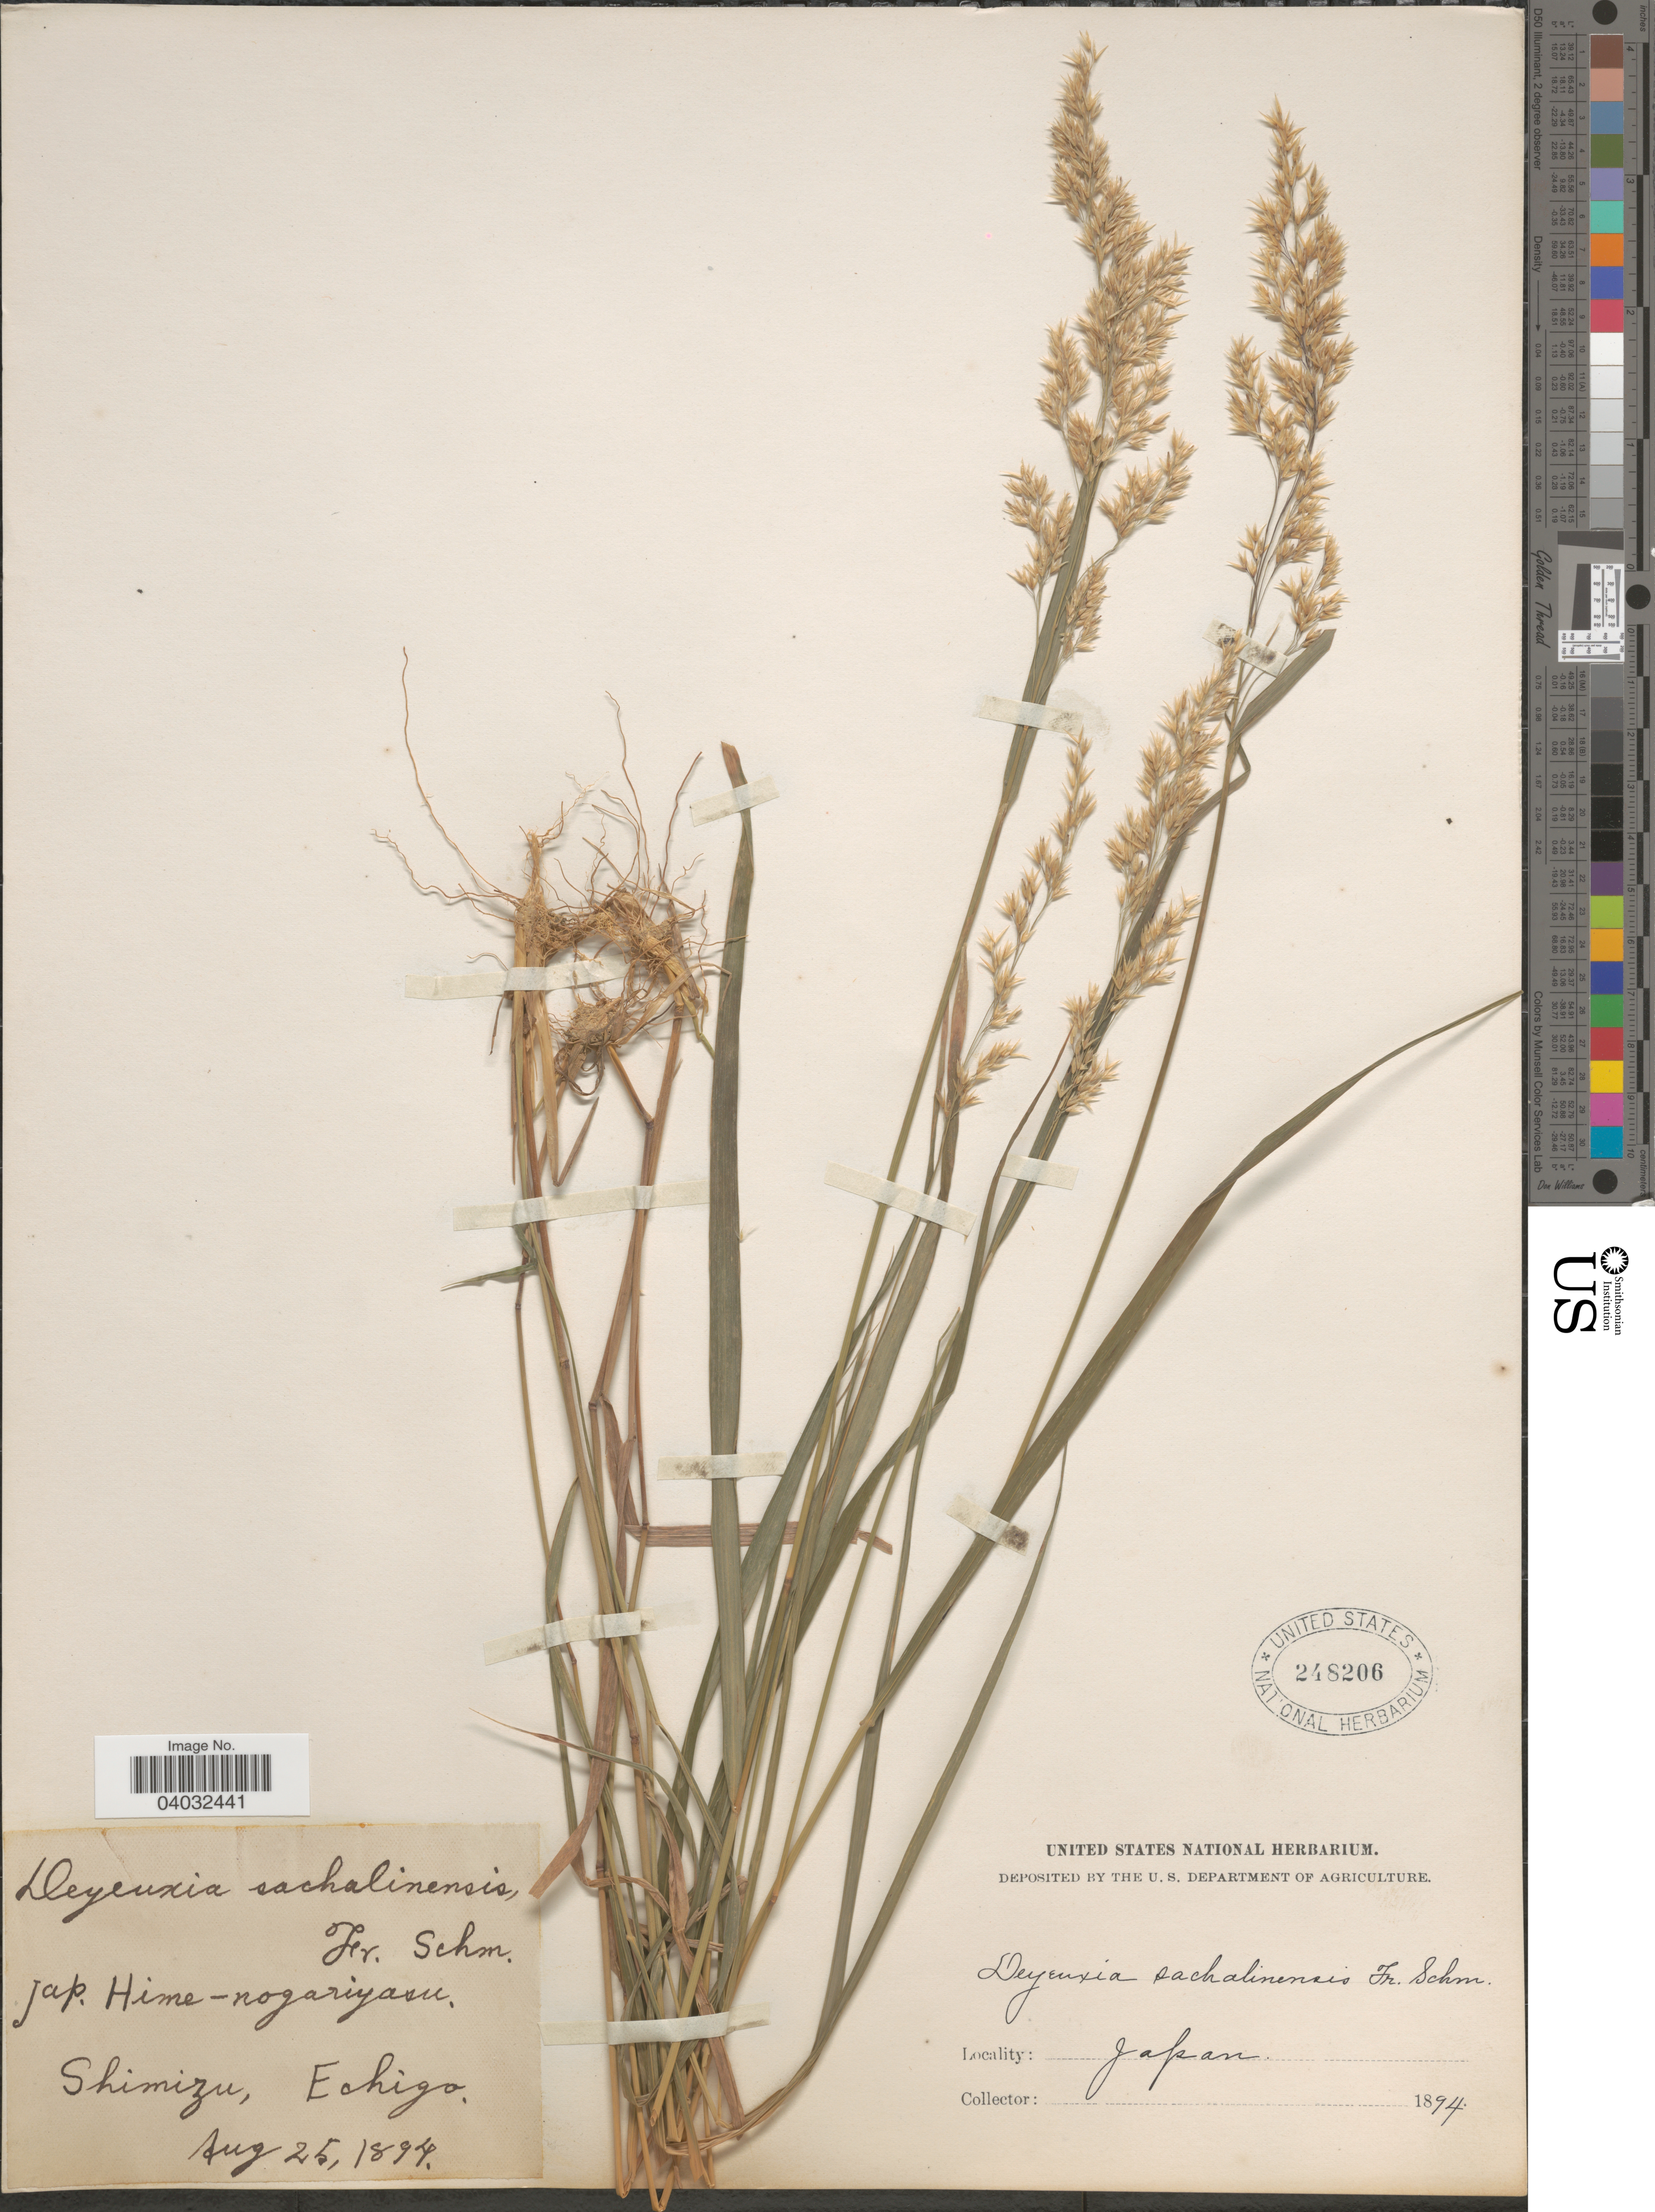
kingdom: Plantae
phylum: Tracheophyta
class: Liliopsida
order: Poales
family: Poaceae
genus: Calamagrostis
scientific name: Calamagrostis sachalinensis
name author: F. Schmidt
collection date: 1894-08-25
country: Japan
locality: Shimizu, Echigo.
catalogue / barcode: US 248206